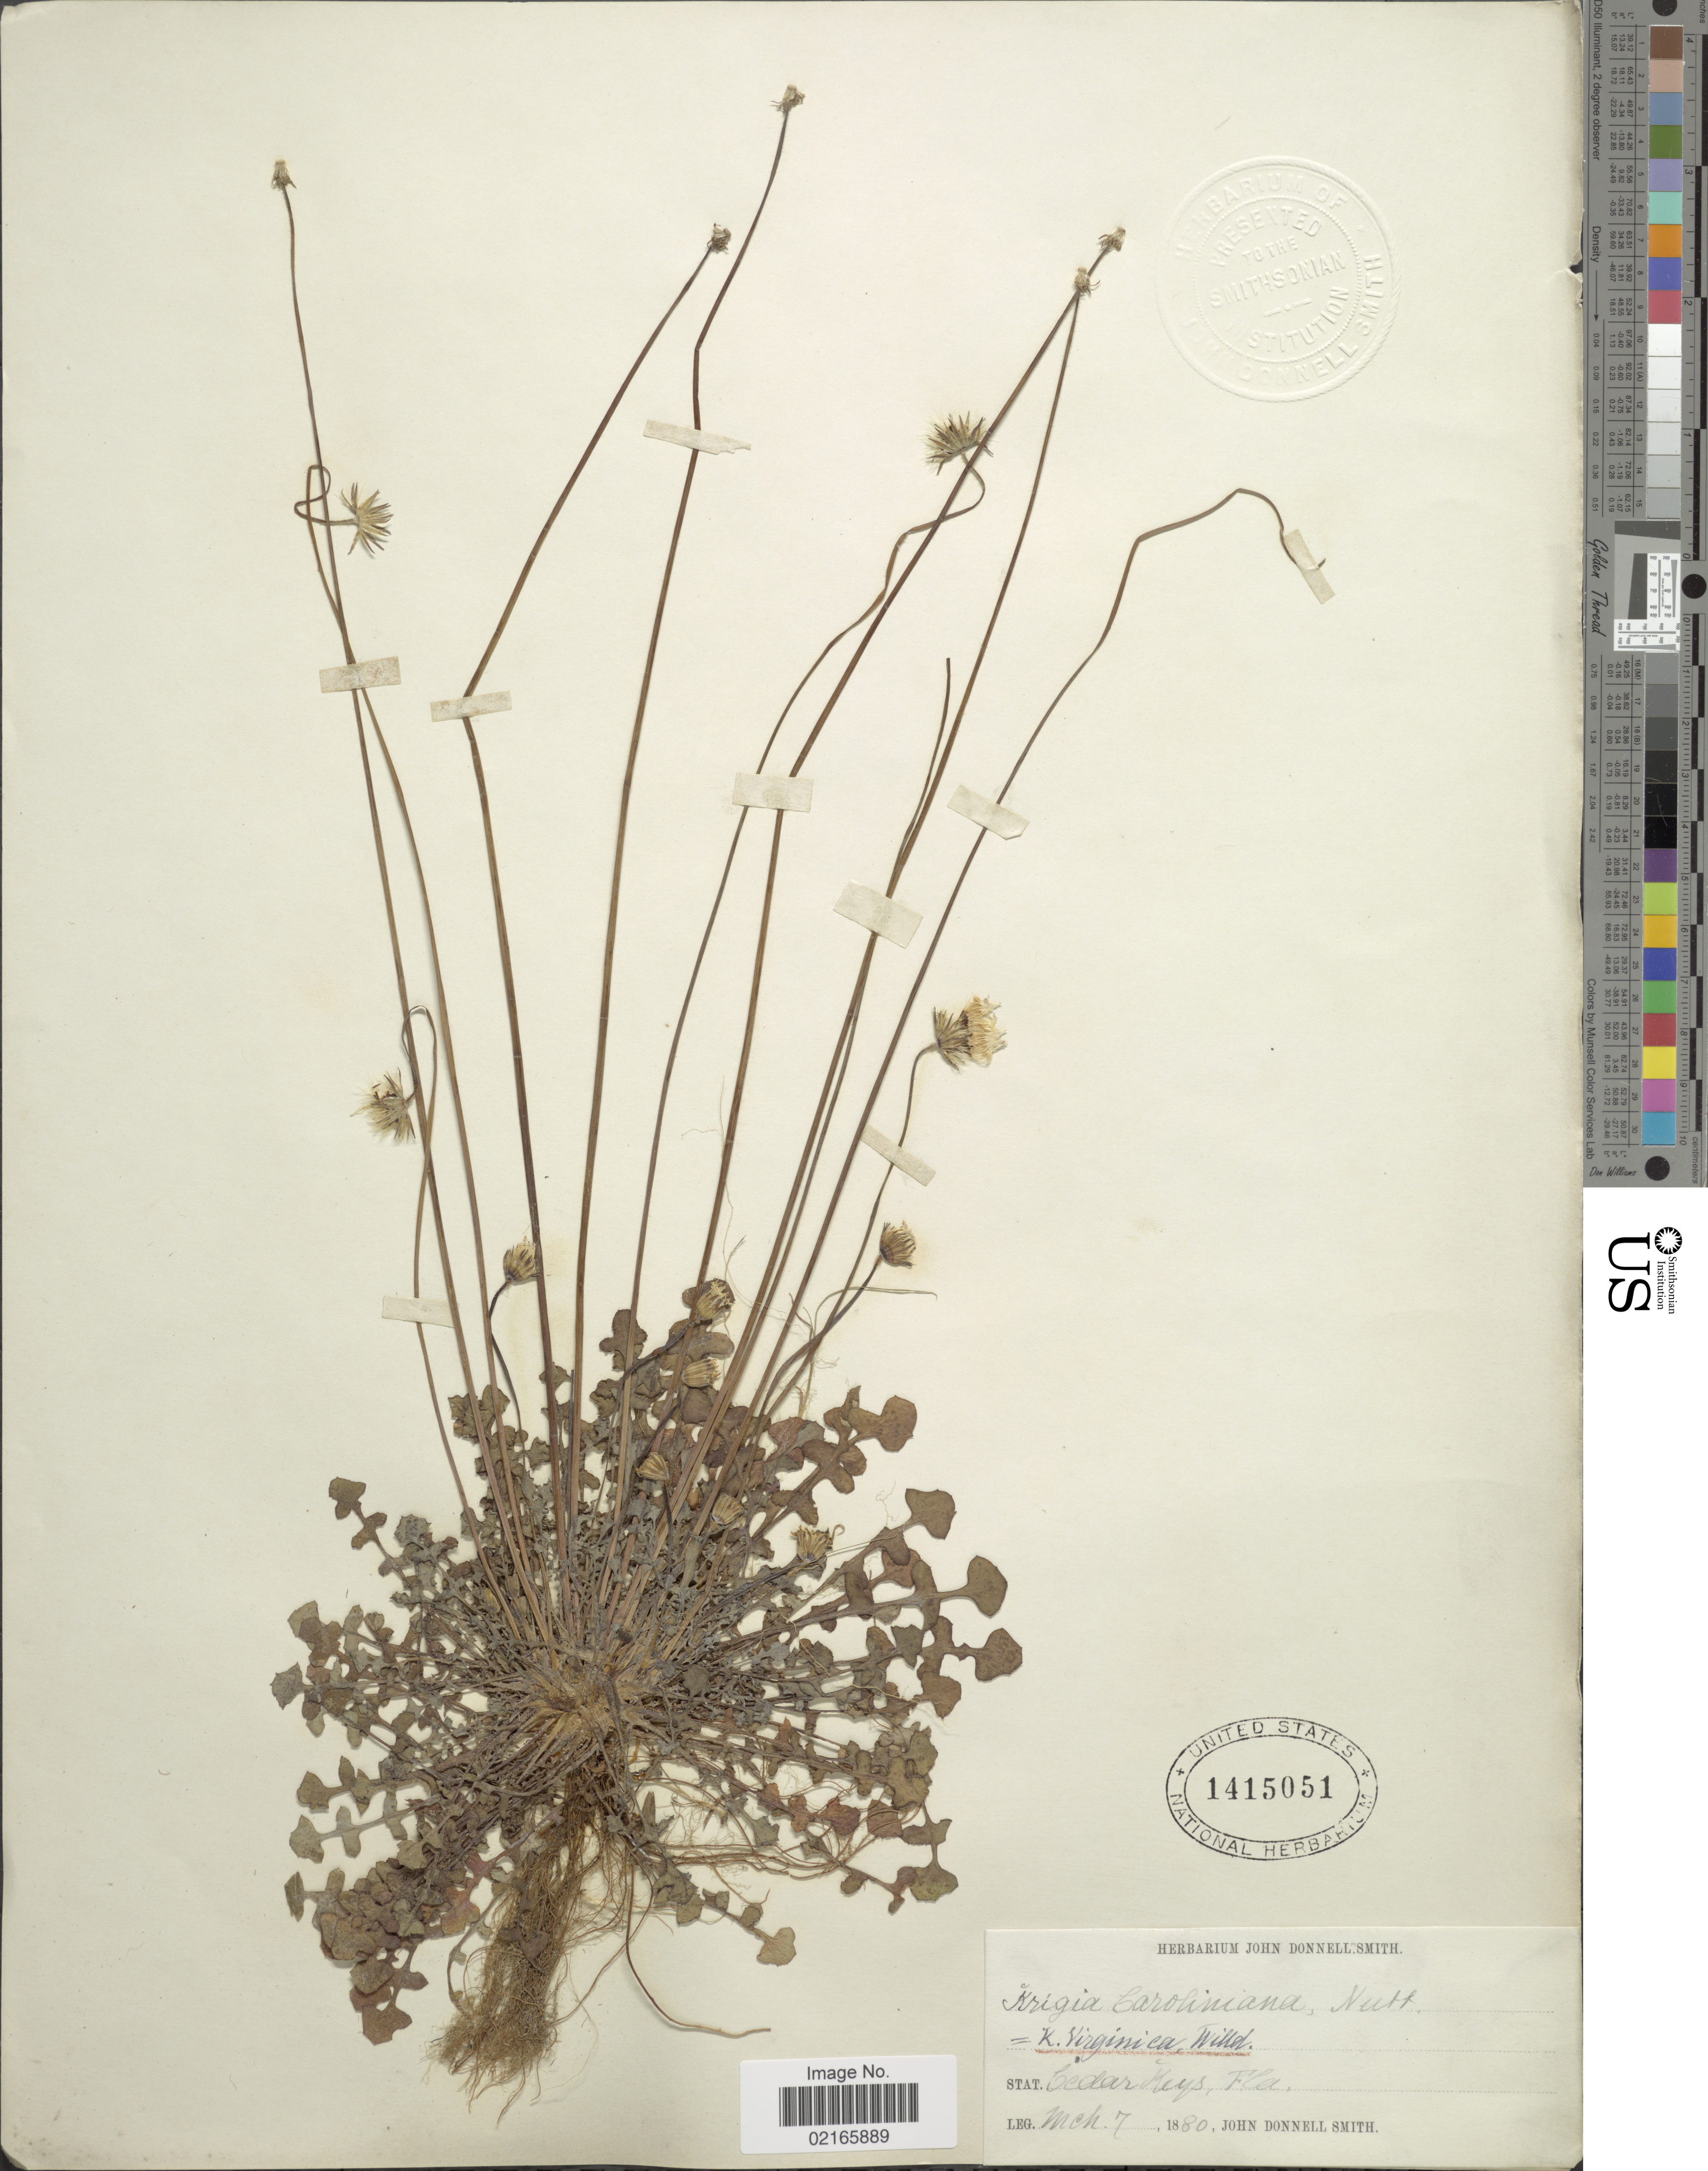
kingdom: Plantae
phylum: Tracheophyta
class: Magnoliopsida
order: Asterales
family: Asteraceae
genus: Krigia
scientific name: Krigia virginica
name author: (L.) Willd.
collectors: J. Donnell Smith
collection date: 1880-03-07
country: United States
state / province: Florida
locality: Cerdar Keys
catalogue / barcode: US 1415051